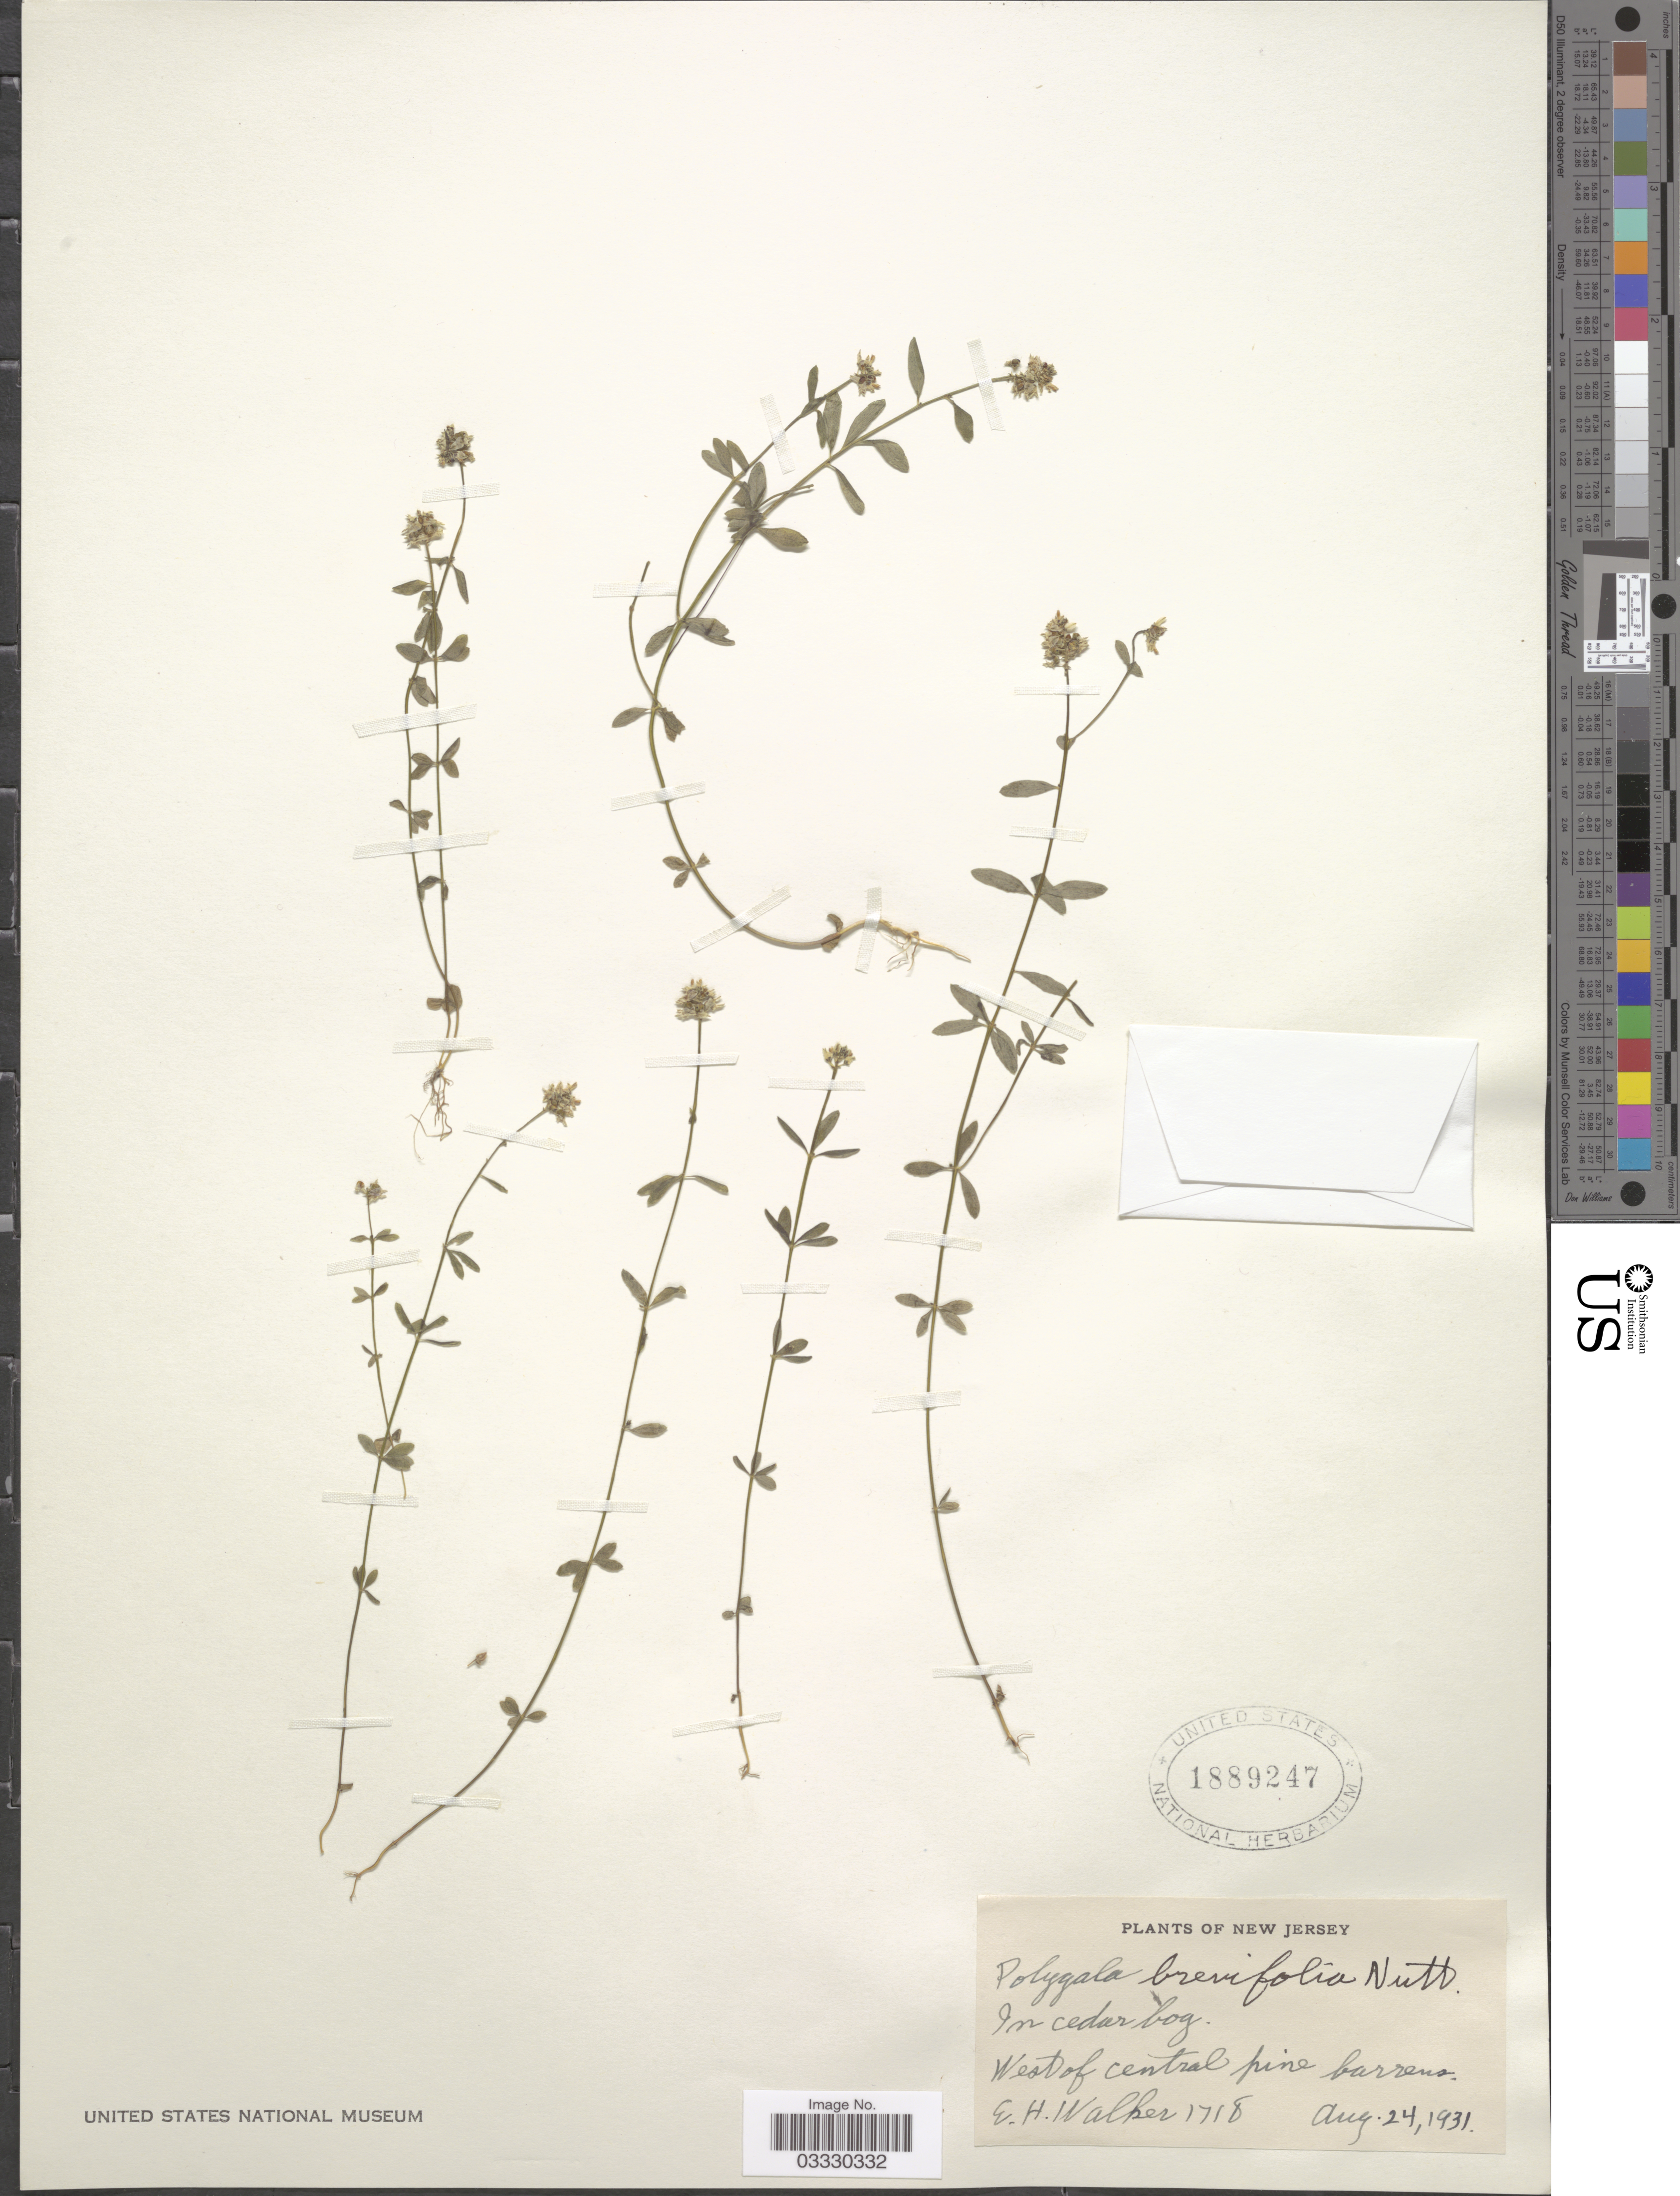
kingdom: Plantae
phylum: Tracheophyta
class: Magnoliopsida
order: Fabales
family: Polygalaceae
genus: Polygala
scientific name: Polygala brevifolia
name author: Nutt.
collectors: E. H. Walker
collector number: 1718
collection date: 1931-08-24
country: United States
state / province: New Jersey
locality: West of central pine barrens.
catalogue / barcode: US 1889247